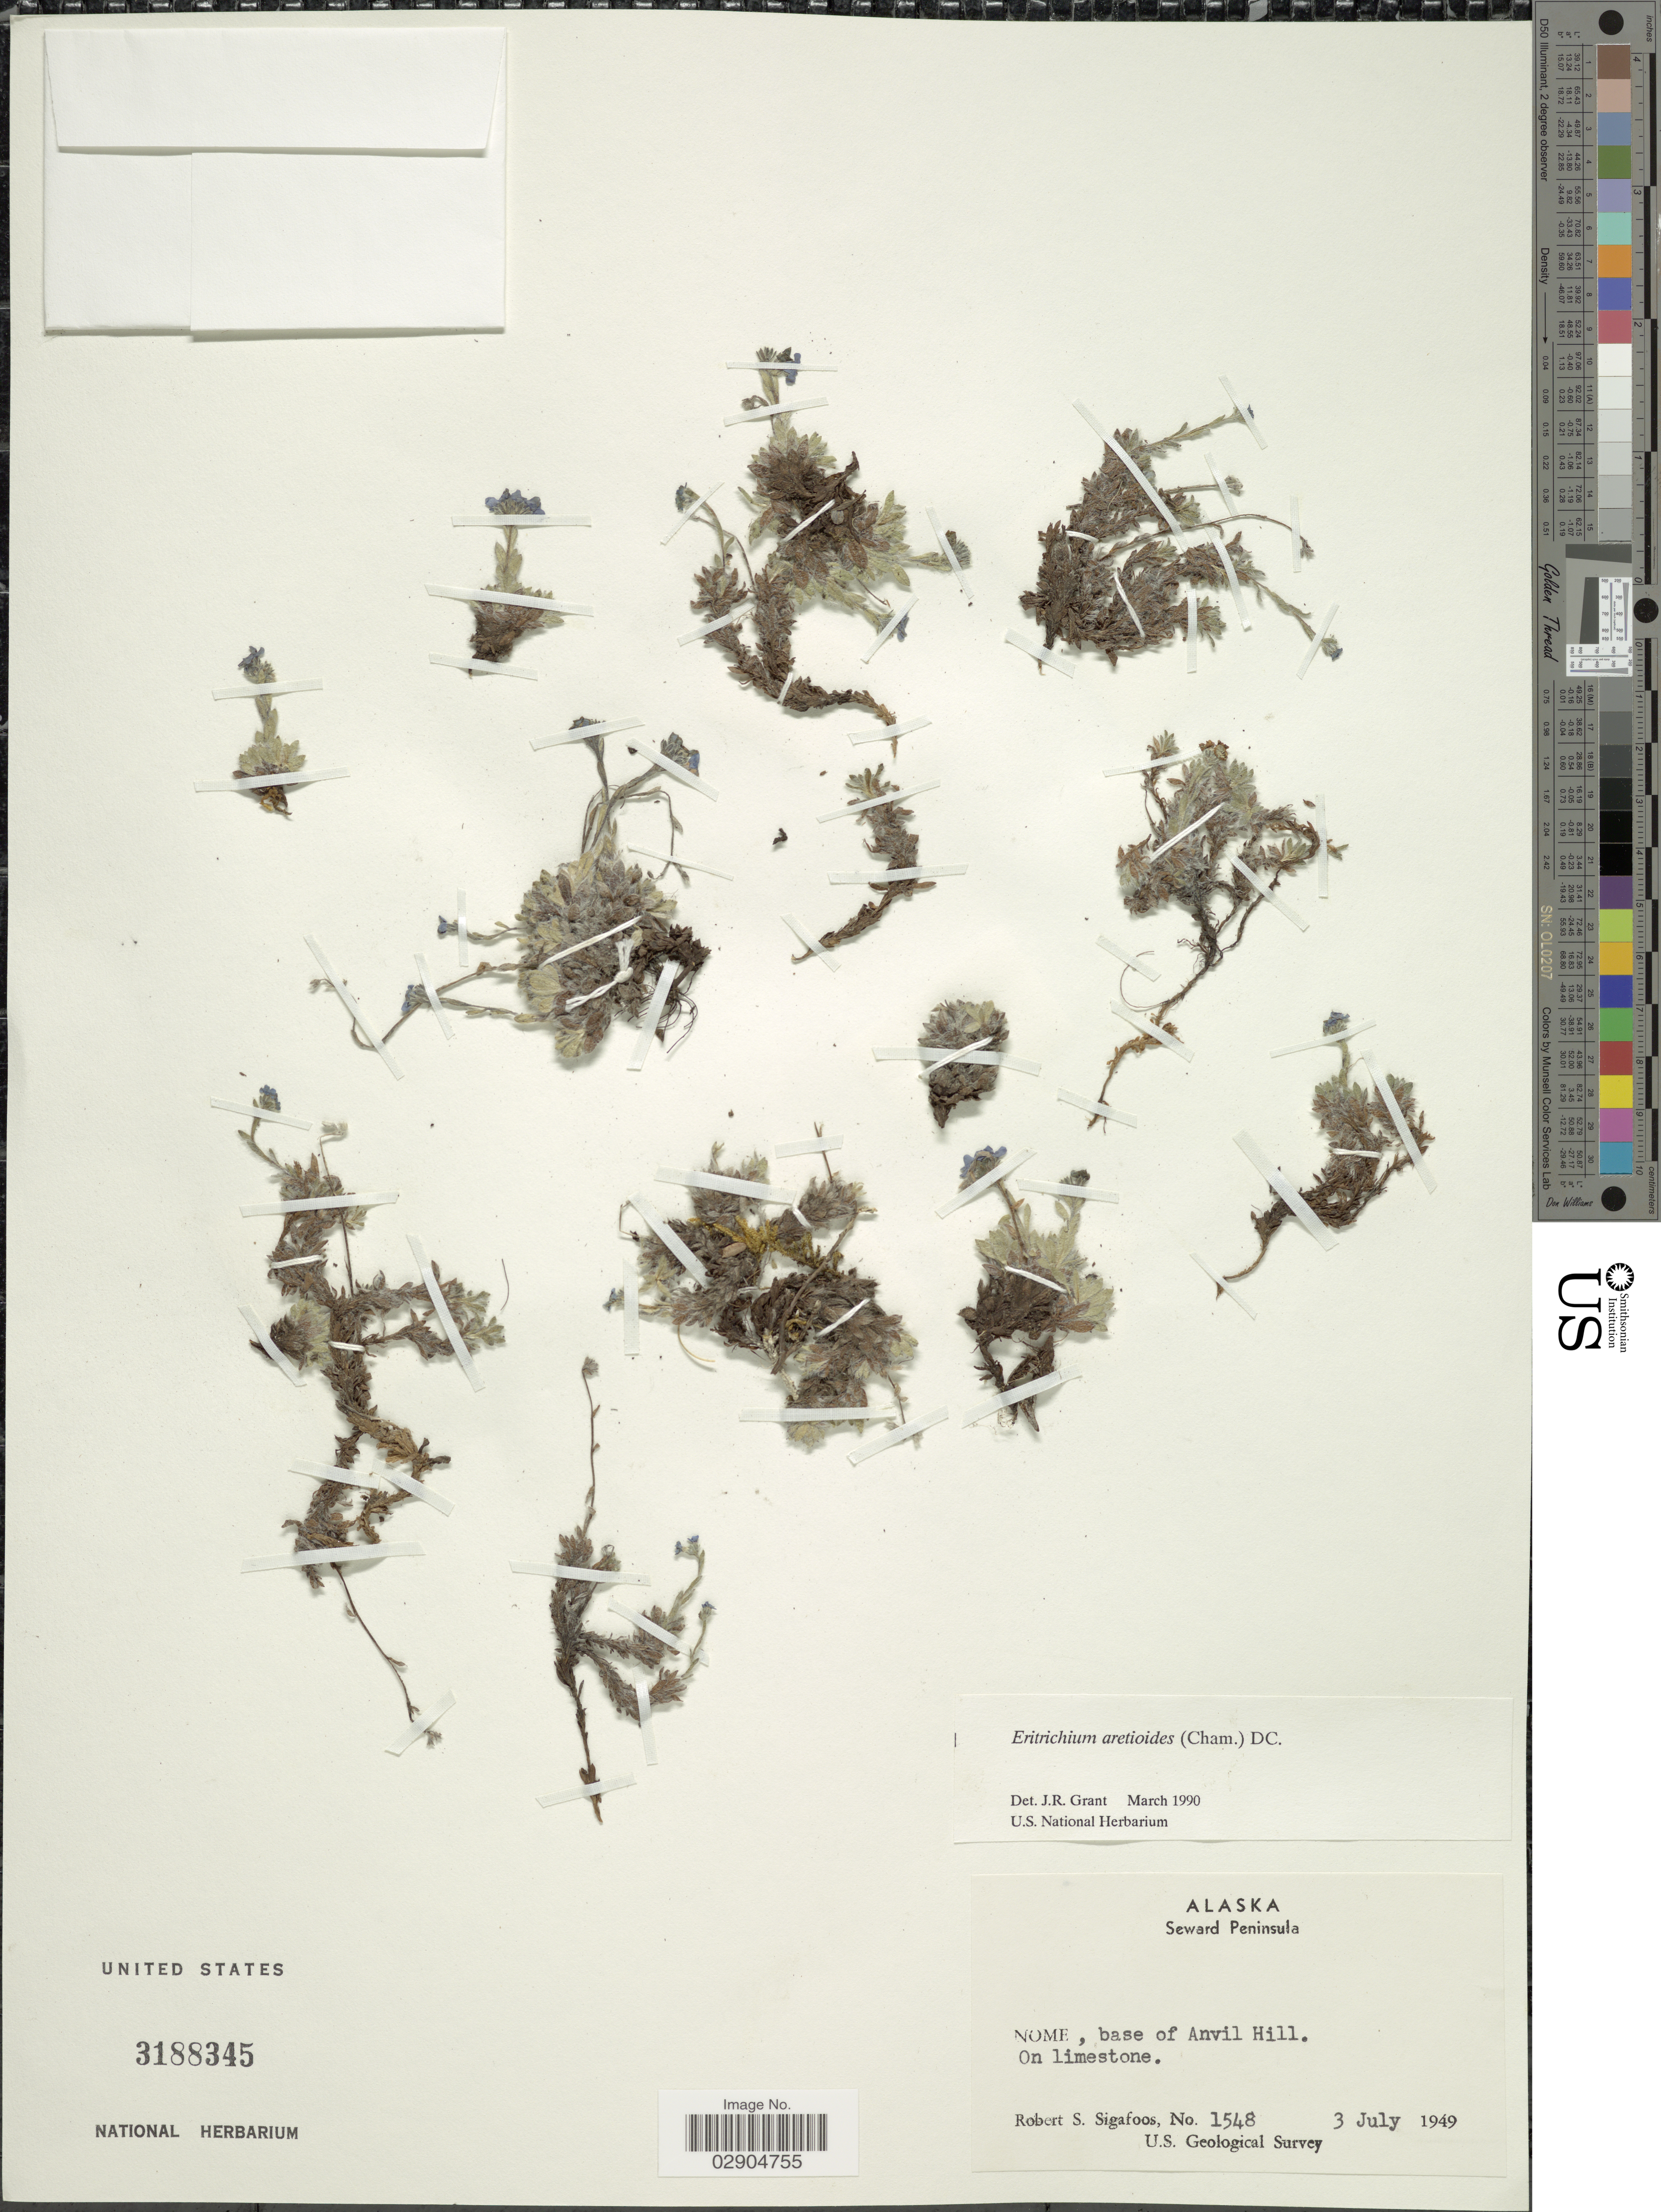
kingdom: Plantae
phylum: Tracheophyta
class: Magnoliopsida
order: Boraginales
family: Boraginaceae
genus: Eritrichium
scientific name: Eritrichium aretioides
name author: (Cham.) DC.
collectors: R. Sigafoos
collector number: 1548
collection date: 1949-07-03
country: United States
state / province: Alaska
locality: Seward Peninsula, Nome, base of Anvil Hill, On limestone.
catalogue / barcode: US 3188345